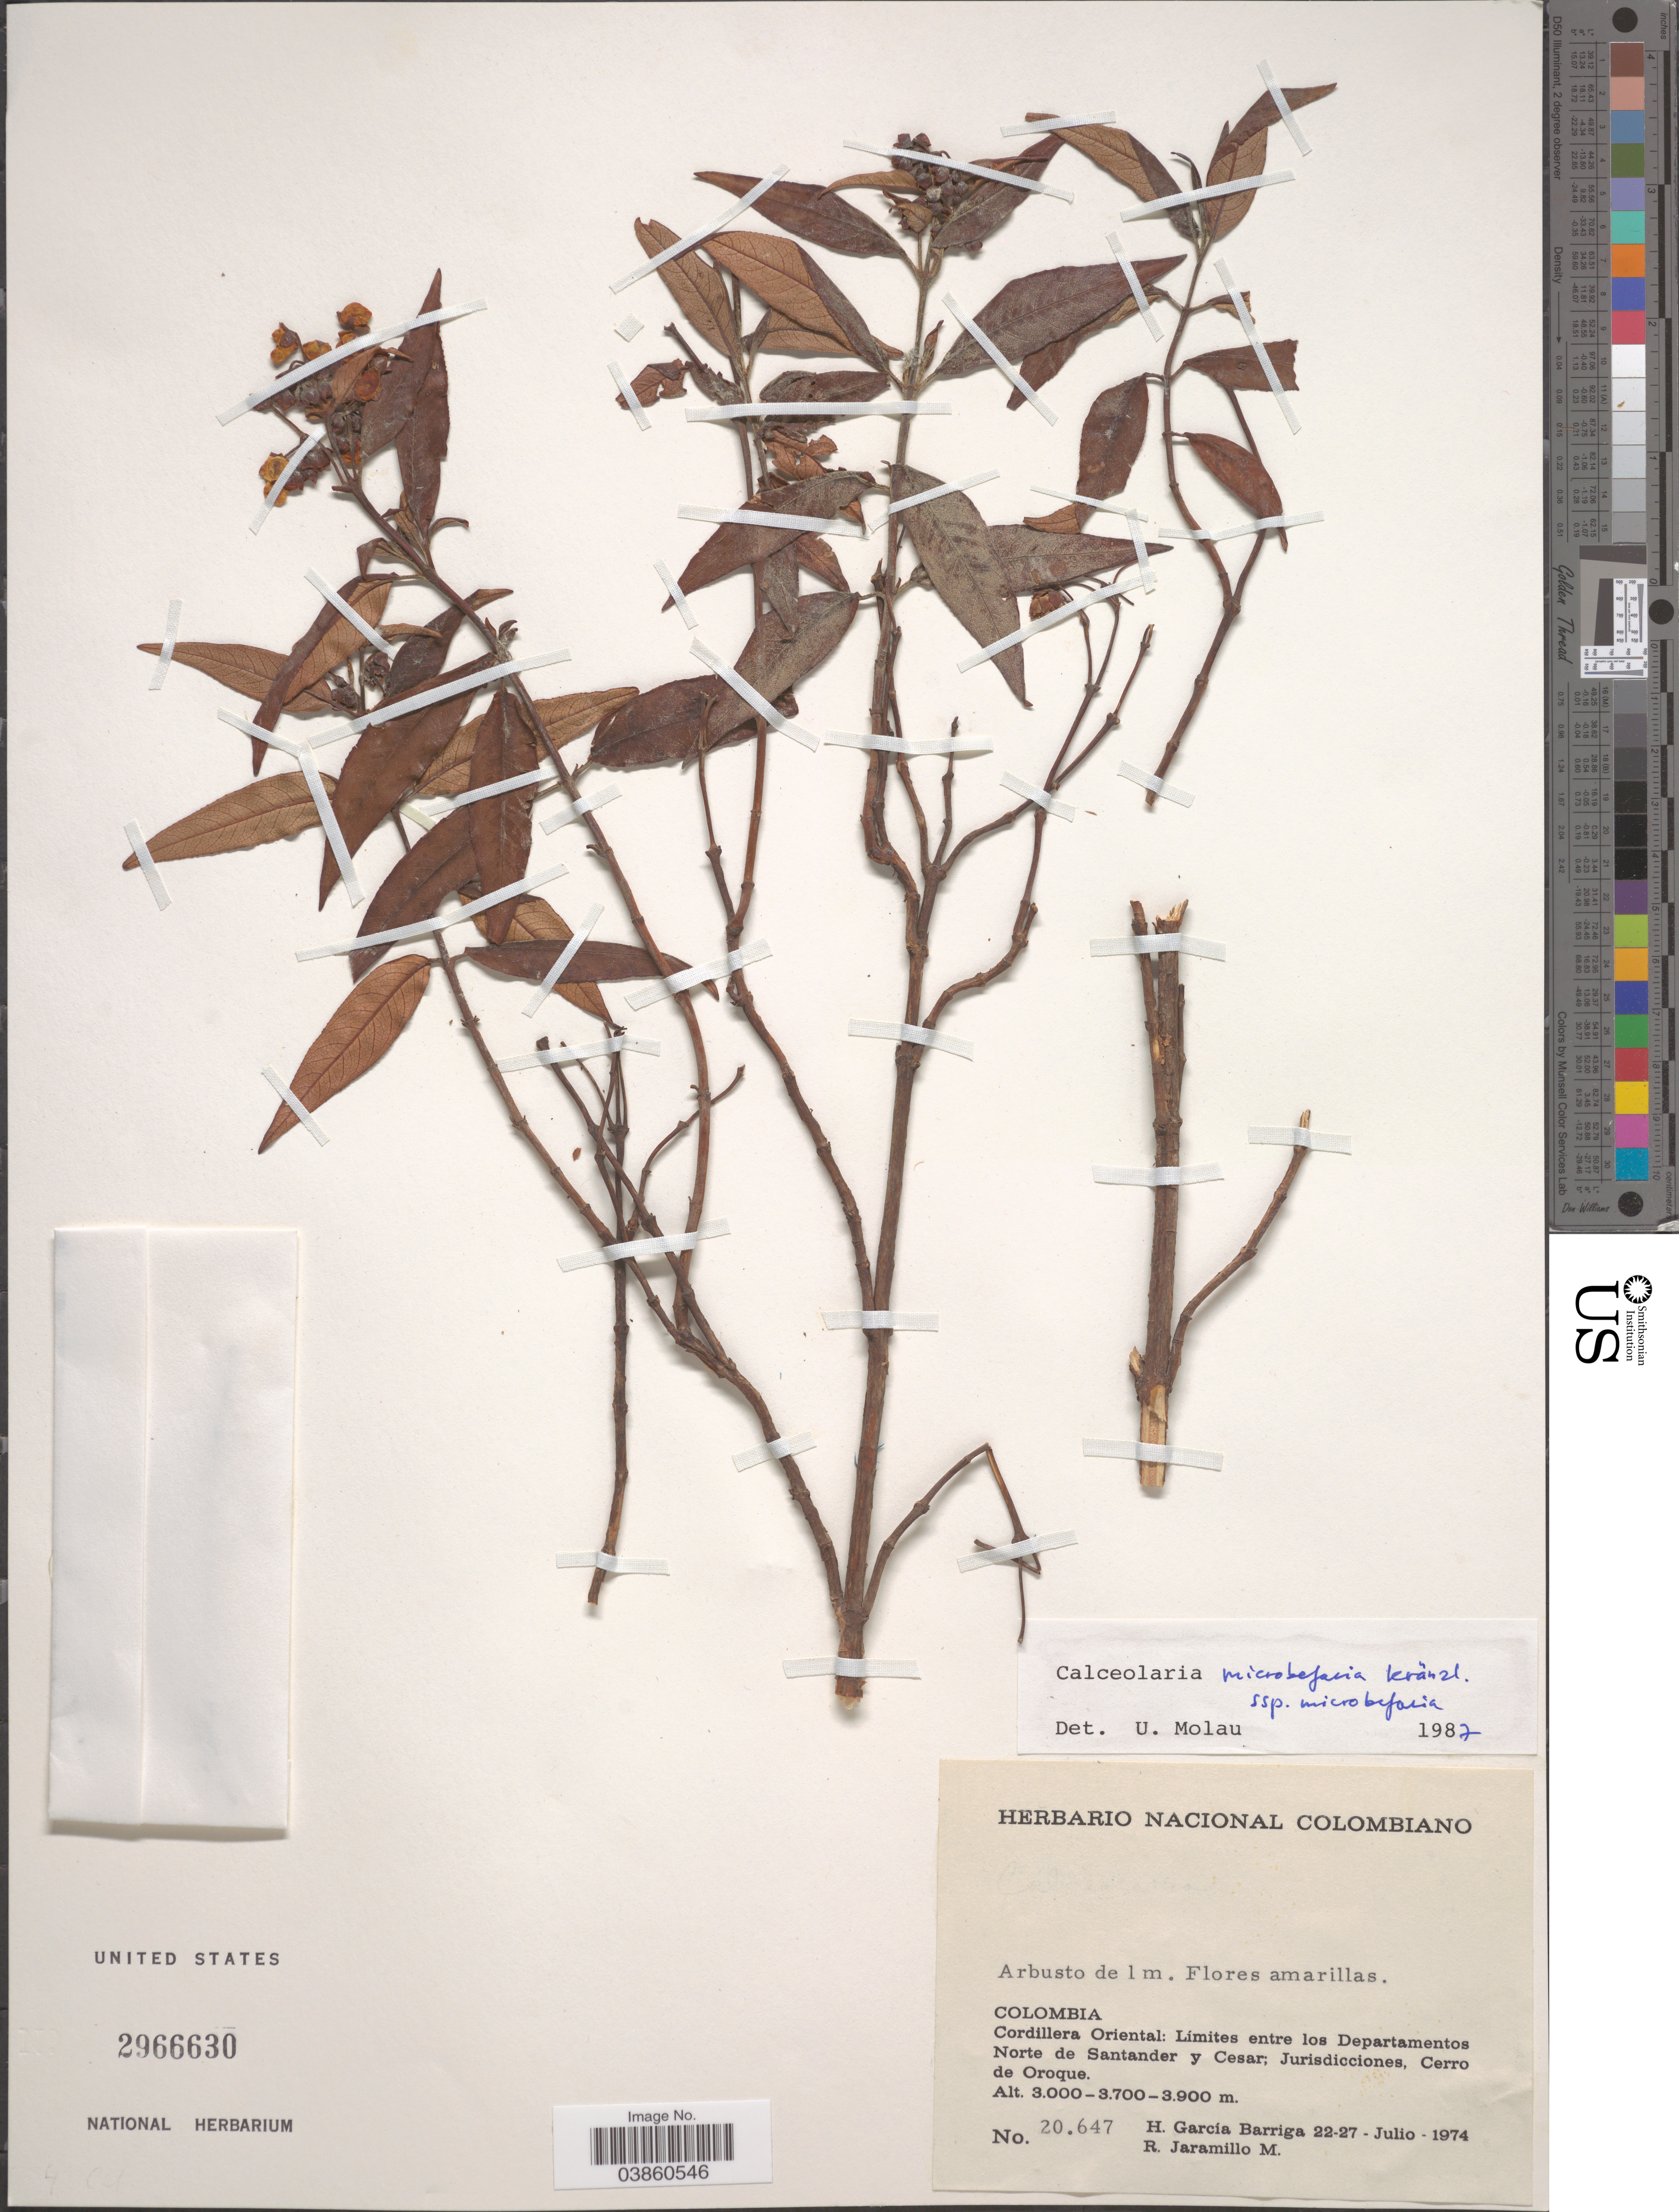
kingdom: Plantae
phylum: Tracheophyta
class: Magnoliopsida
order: Lamiales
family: Calceolariaceae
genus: Calceolaria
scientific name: Calceolaria microbefaria subsp. microbefaria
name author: Kränzl.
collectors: H. García Barriga & R. Jaramillo M.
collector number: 20647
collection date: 1974-07-22/1974-07-27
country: Colombia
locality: Cordillera Oriental: Limites entre los Departamentos Norte de Santander y Cesar; Jurisdicciones, Cerro de Oroque.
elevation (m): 3000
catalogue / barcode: US 2966630